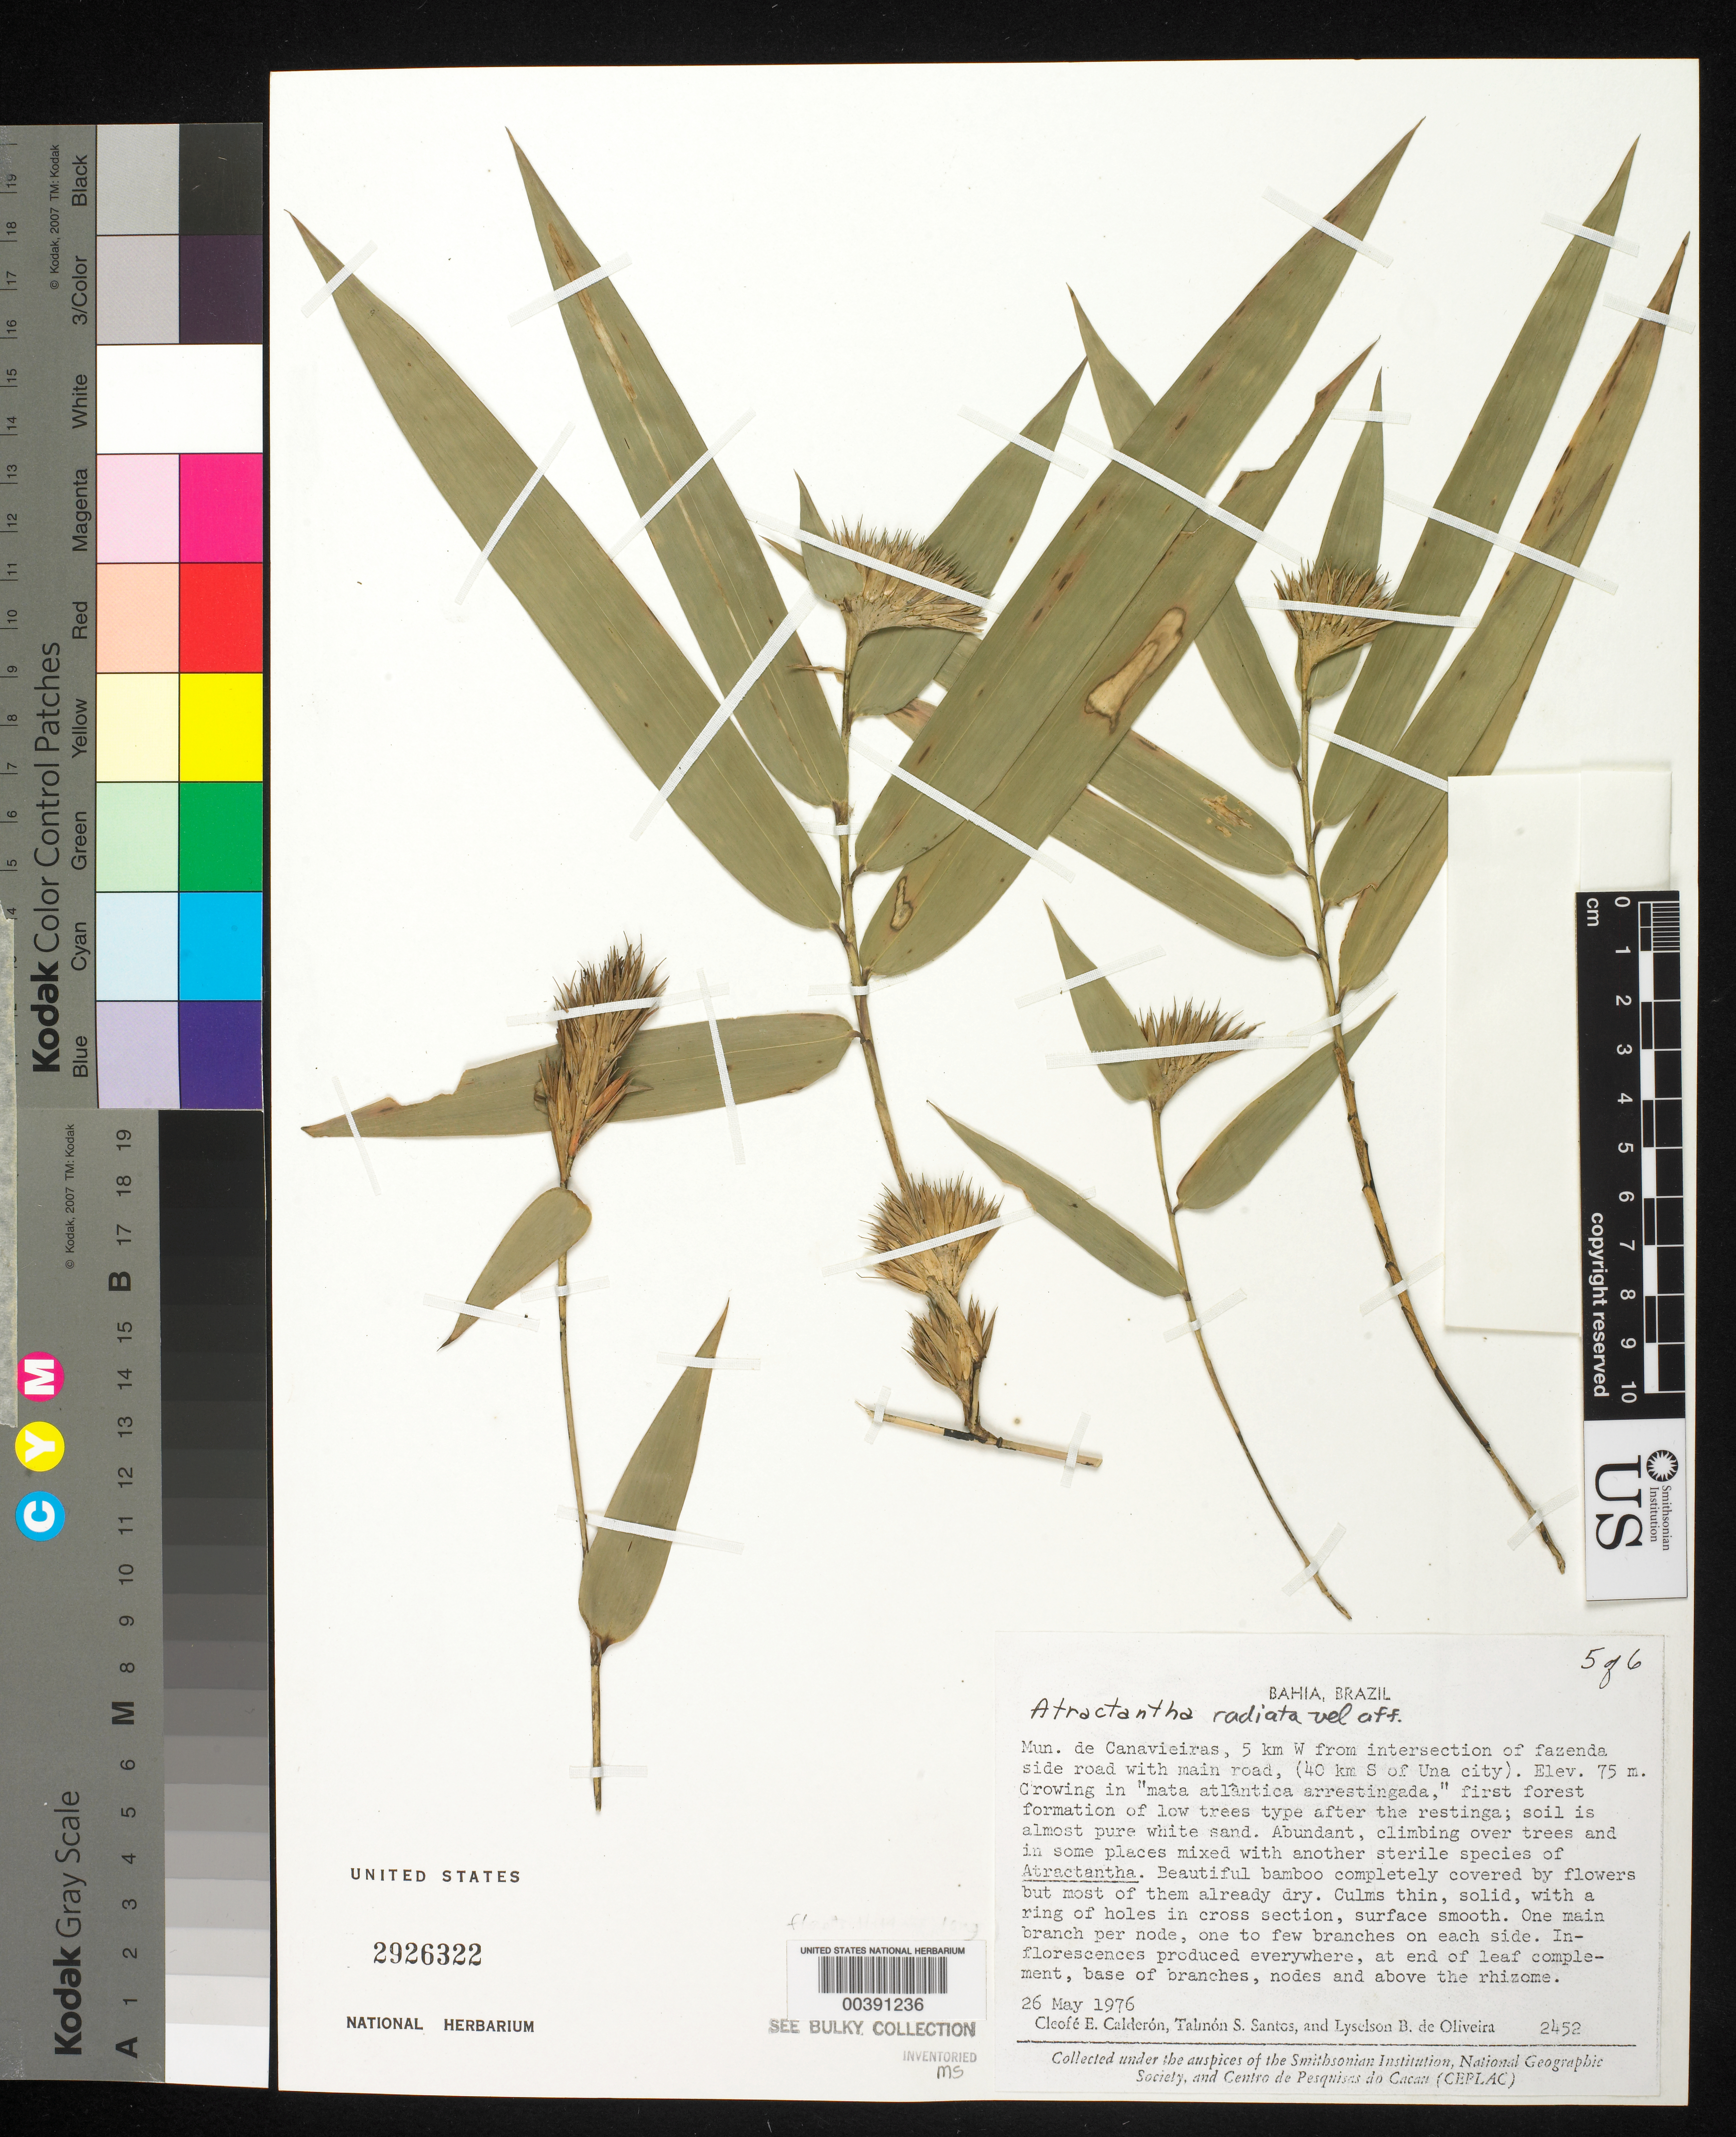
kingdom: Plantae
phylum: Tracheophyta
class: Liliopsida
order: Poales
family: Poaceae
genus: Atractantha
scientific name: Atractantha radiata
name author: McClure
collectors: C. E. Calderón, T. S. Santos & L. de Oliveira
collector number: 2452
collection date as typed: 26 May 1976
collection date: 1976-05-26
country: Brazil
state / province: Bahia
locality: Canavieiras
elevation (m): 75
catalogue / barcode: US 2926322